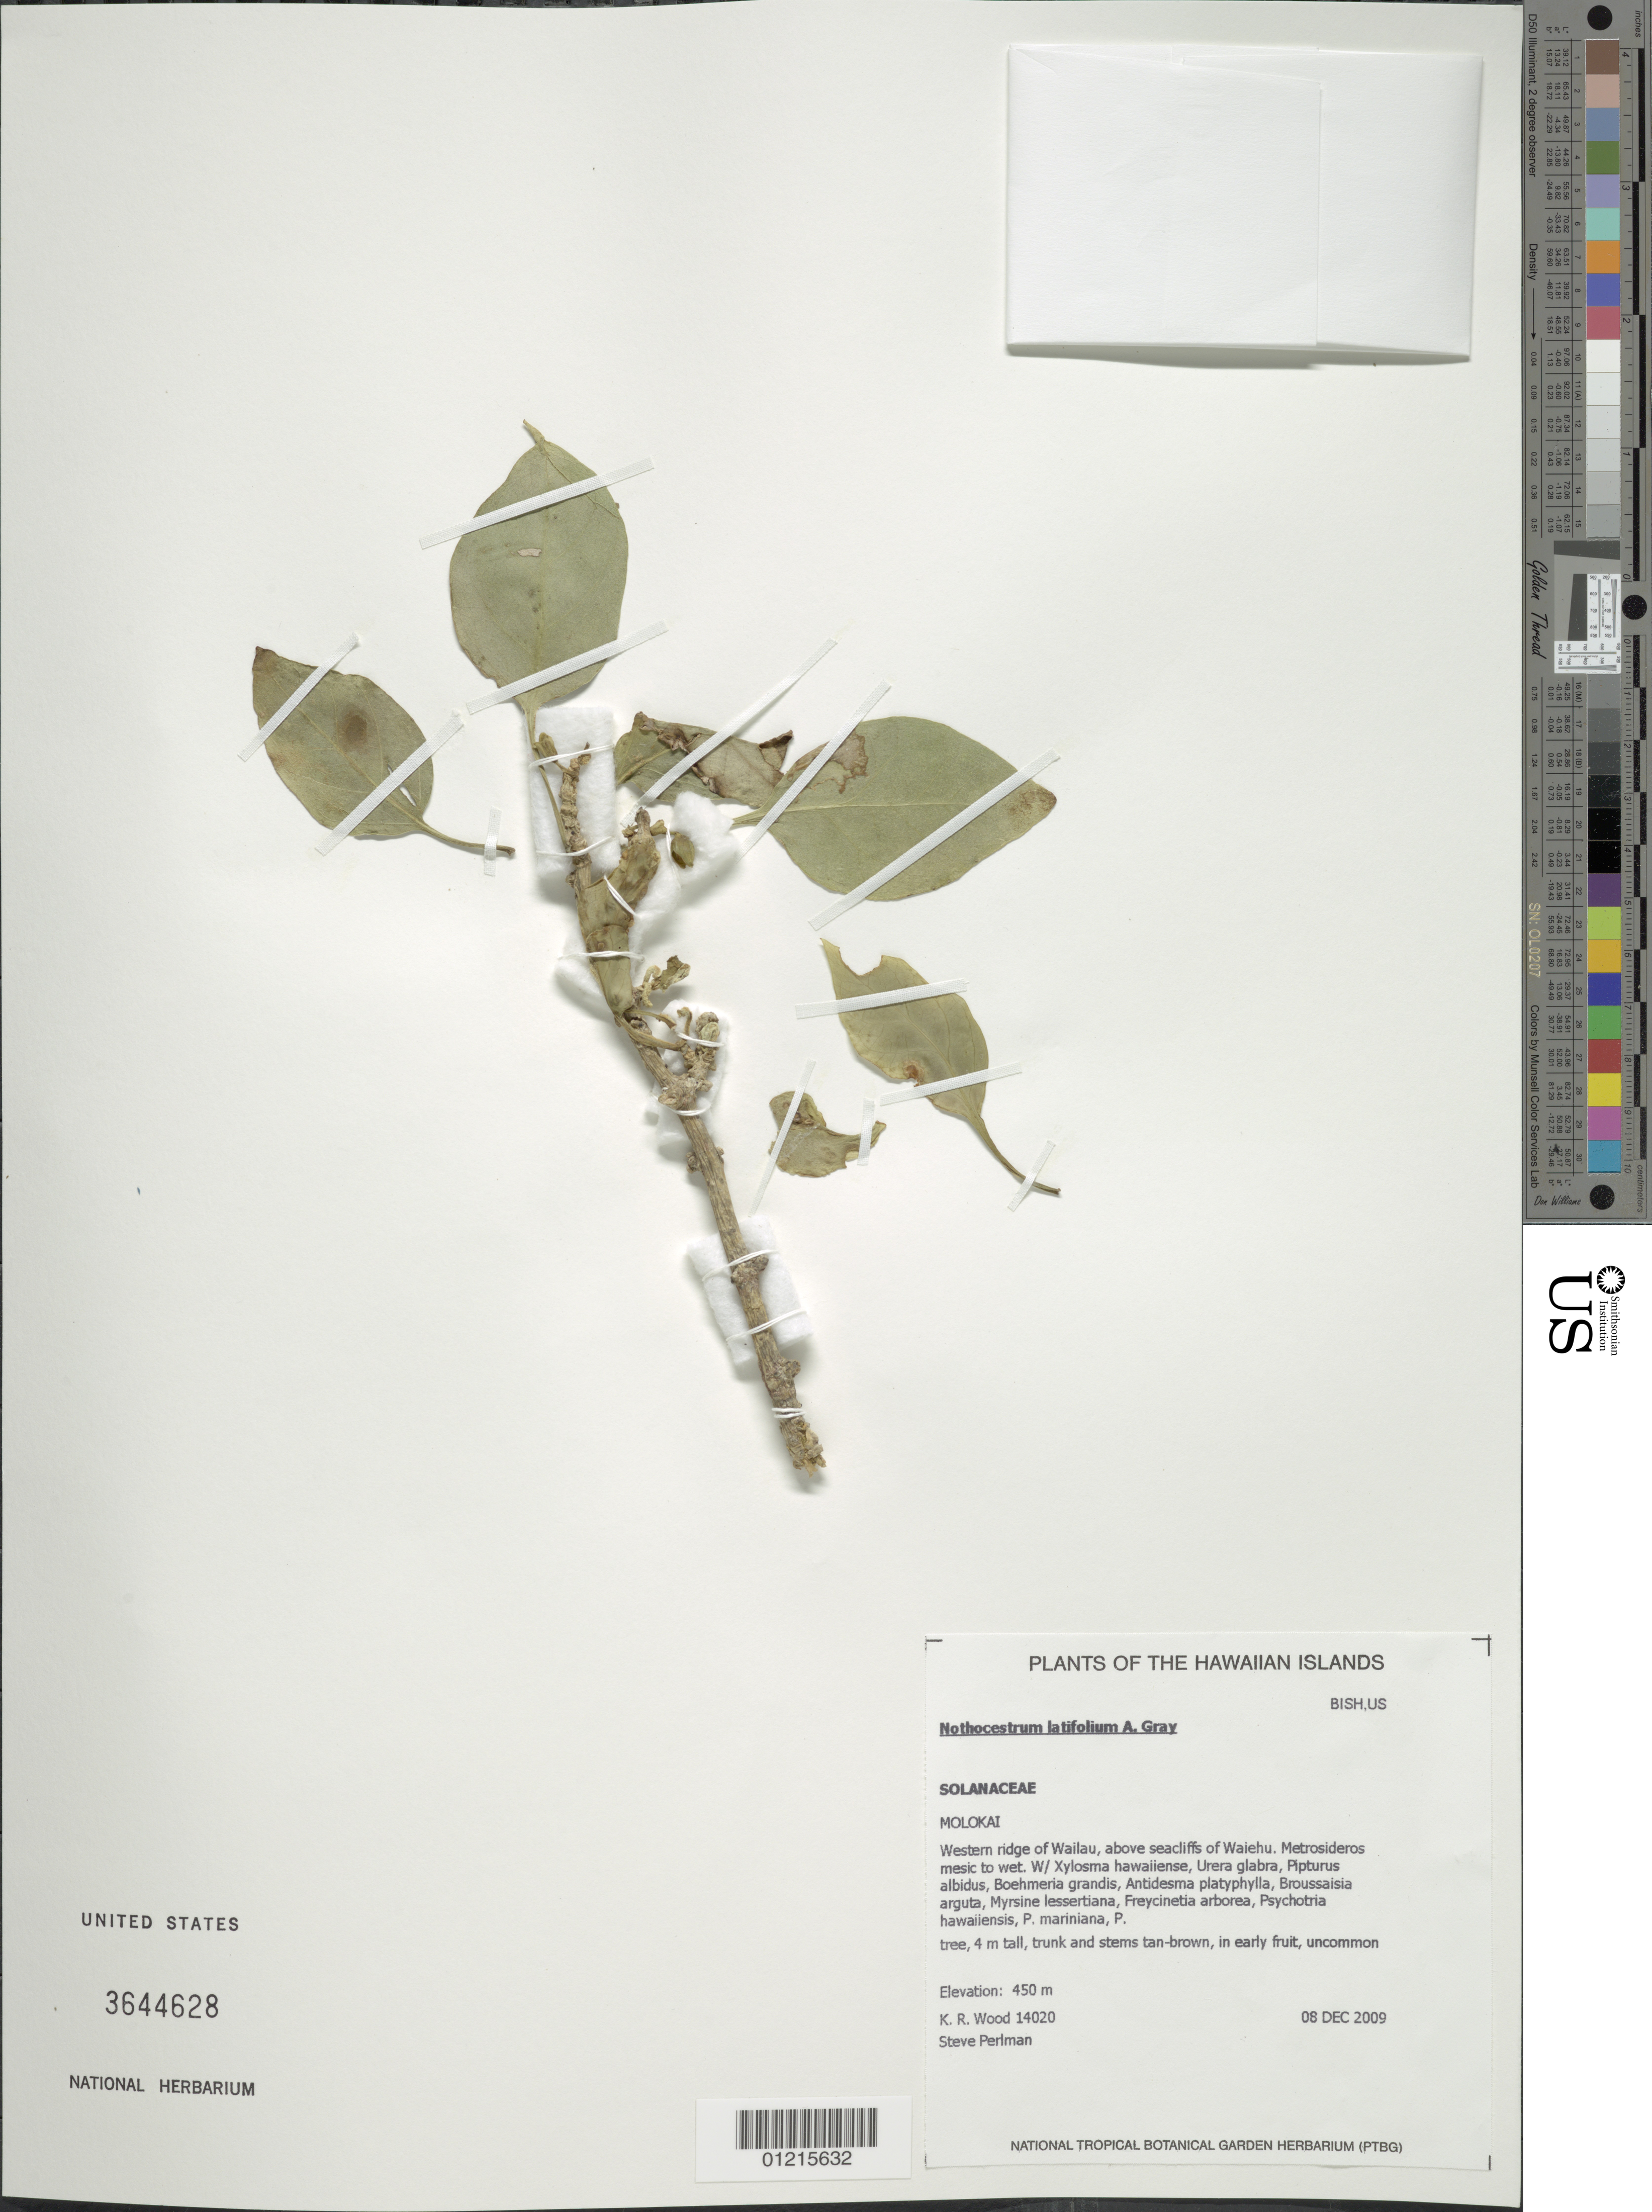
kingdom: Plantae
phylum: Tracheophyta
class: Magnoliopsida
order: Solanales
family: Solanaceae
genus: Nothocestrum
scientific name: Nothocestrum latifolium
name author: A. Gray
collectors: K. R. Wood & S. P. Perlman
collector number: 14020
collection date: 2009-12-08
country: United States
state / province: Hawaii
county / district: Maui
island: Moloka'i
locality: Western ridge of Wailau, above seacliffs of Waiehu.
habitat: Mesic to wet.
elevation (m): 450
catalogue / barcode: US 3644628